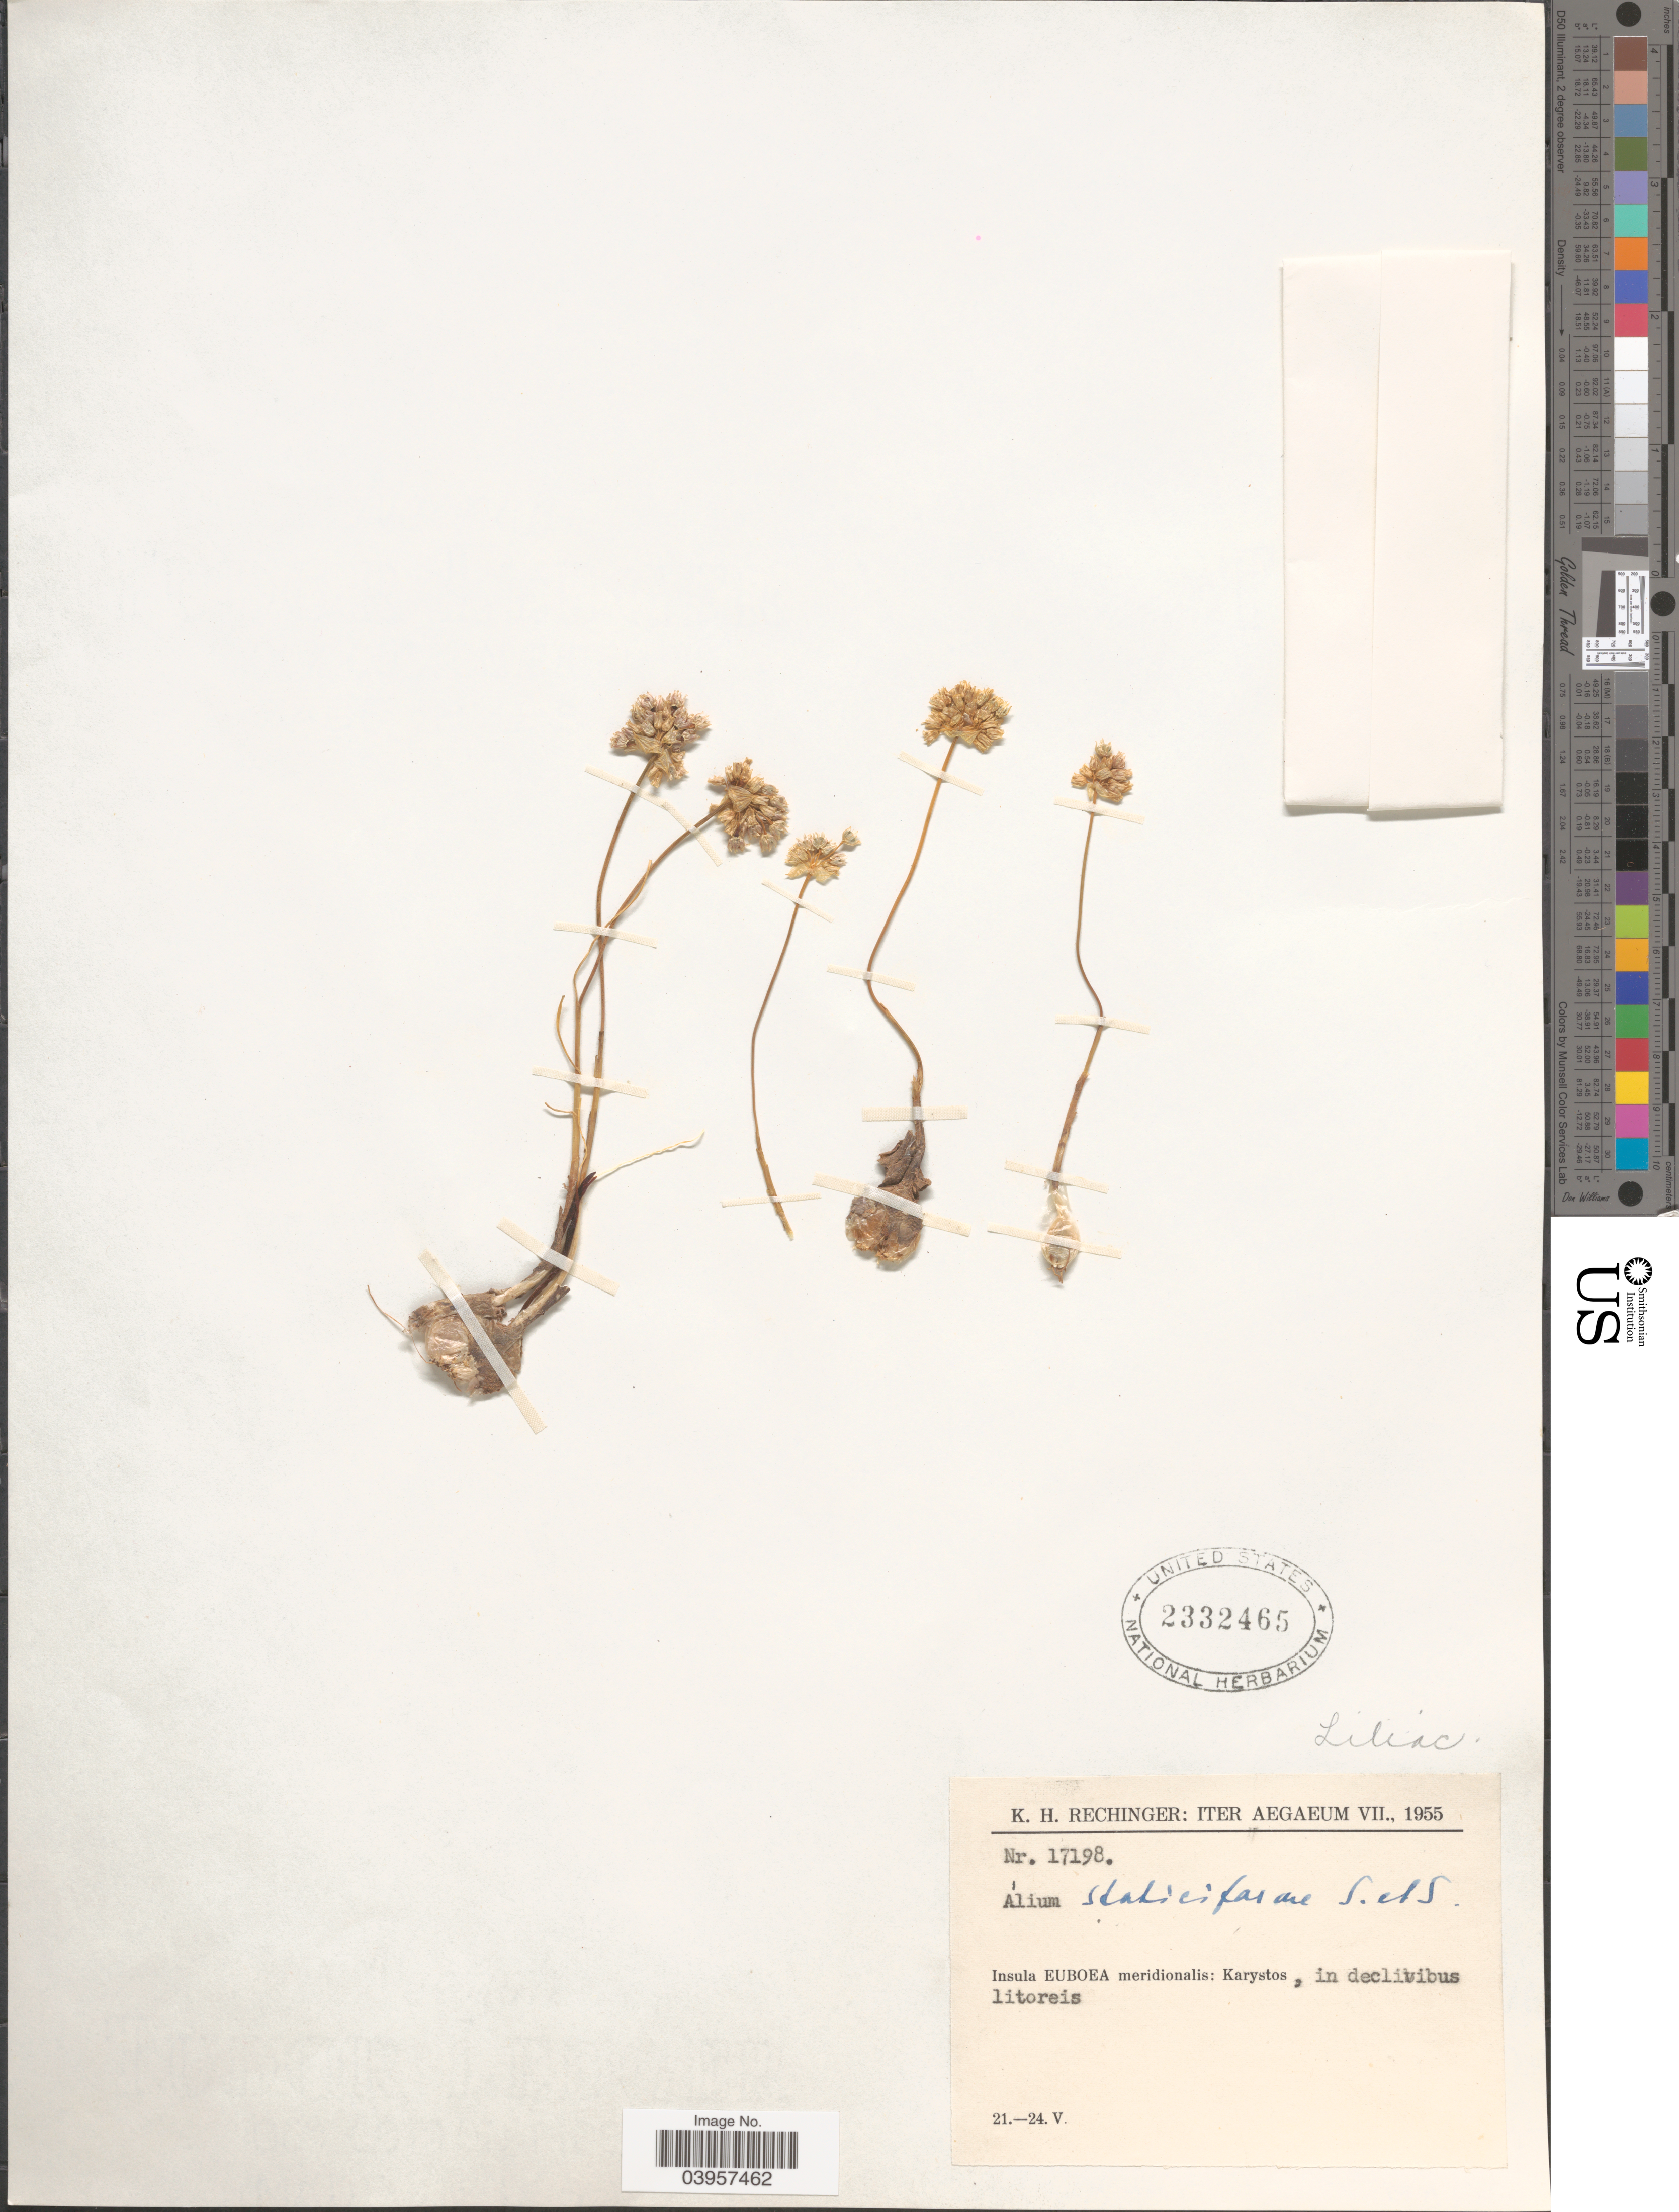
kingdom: Plantae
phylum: Tracheophyta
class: Liliopsida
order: Asparagales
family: Amaryllidaceae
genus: Allium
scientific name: Allium staticiforme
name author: Sm.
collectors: K. H. Rechinger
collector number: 17198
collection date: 1955-05-21/1955-05-24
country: Greece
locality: Iter Aegaeum. Insula Euboea meridionalis: Karystos, in declivibus litoreis.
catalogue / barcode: US 2332465